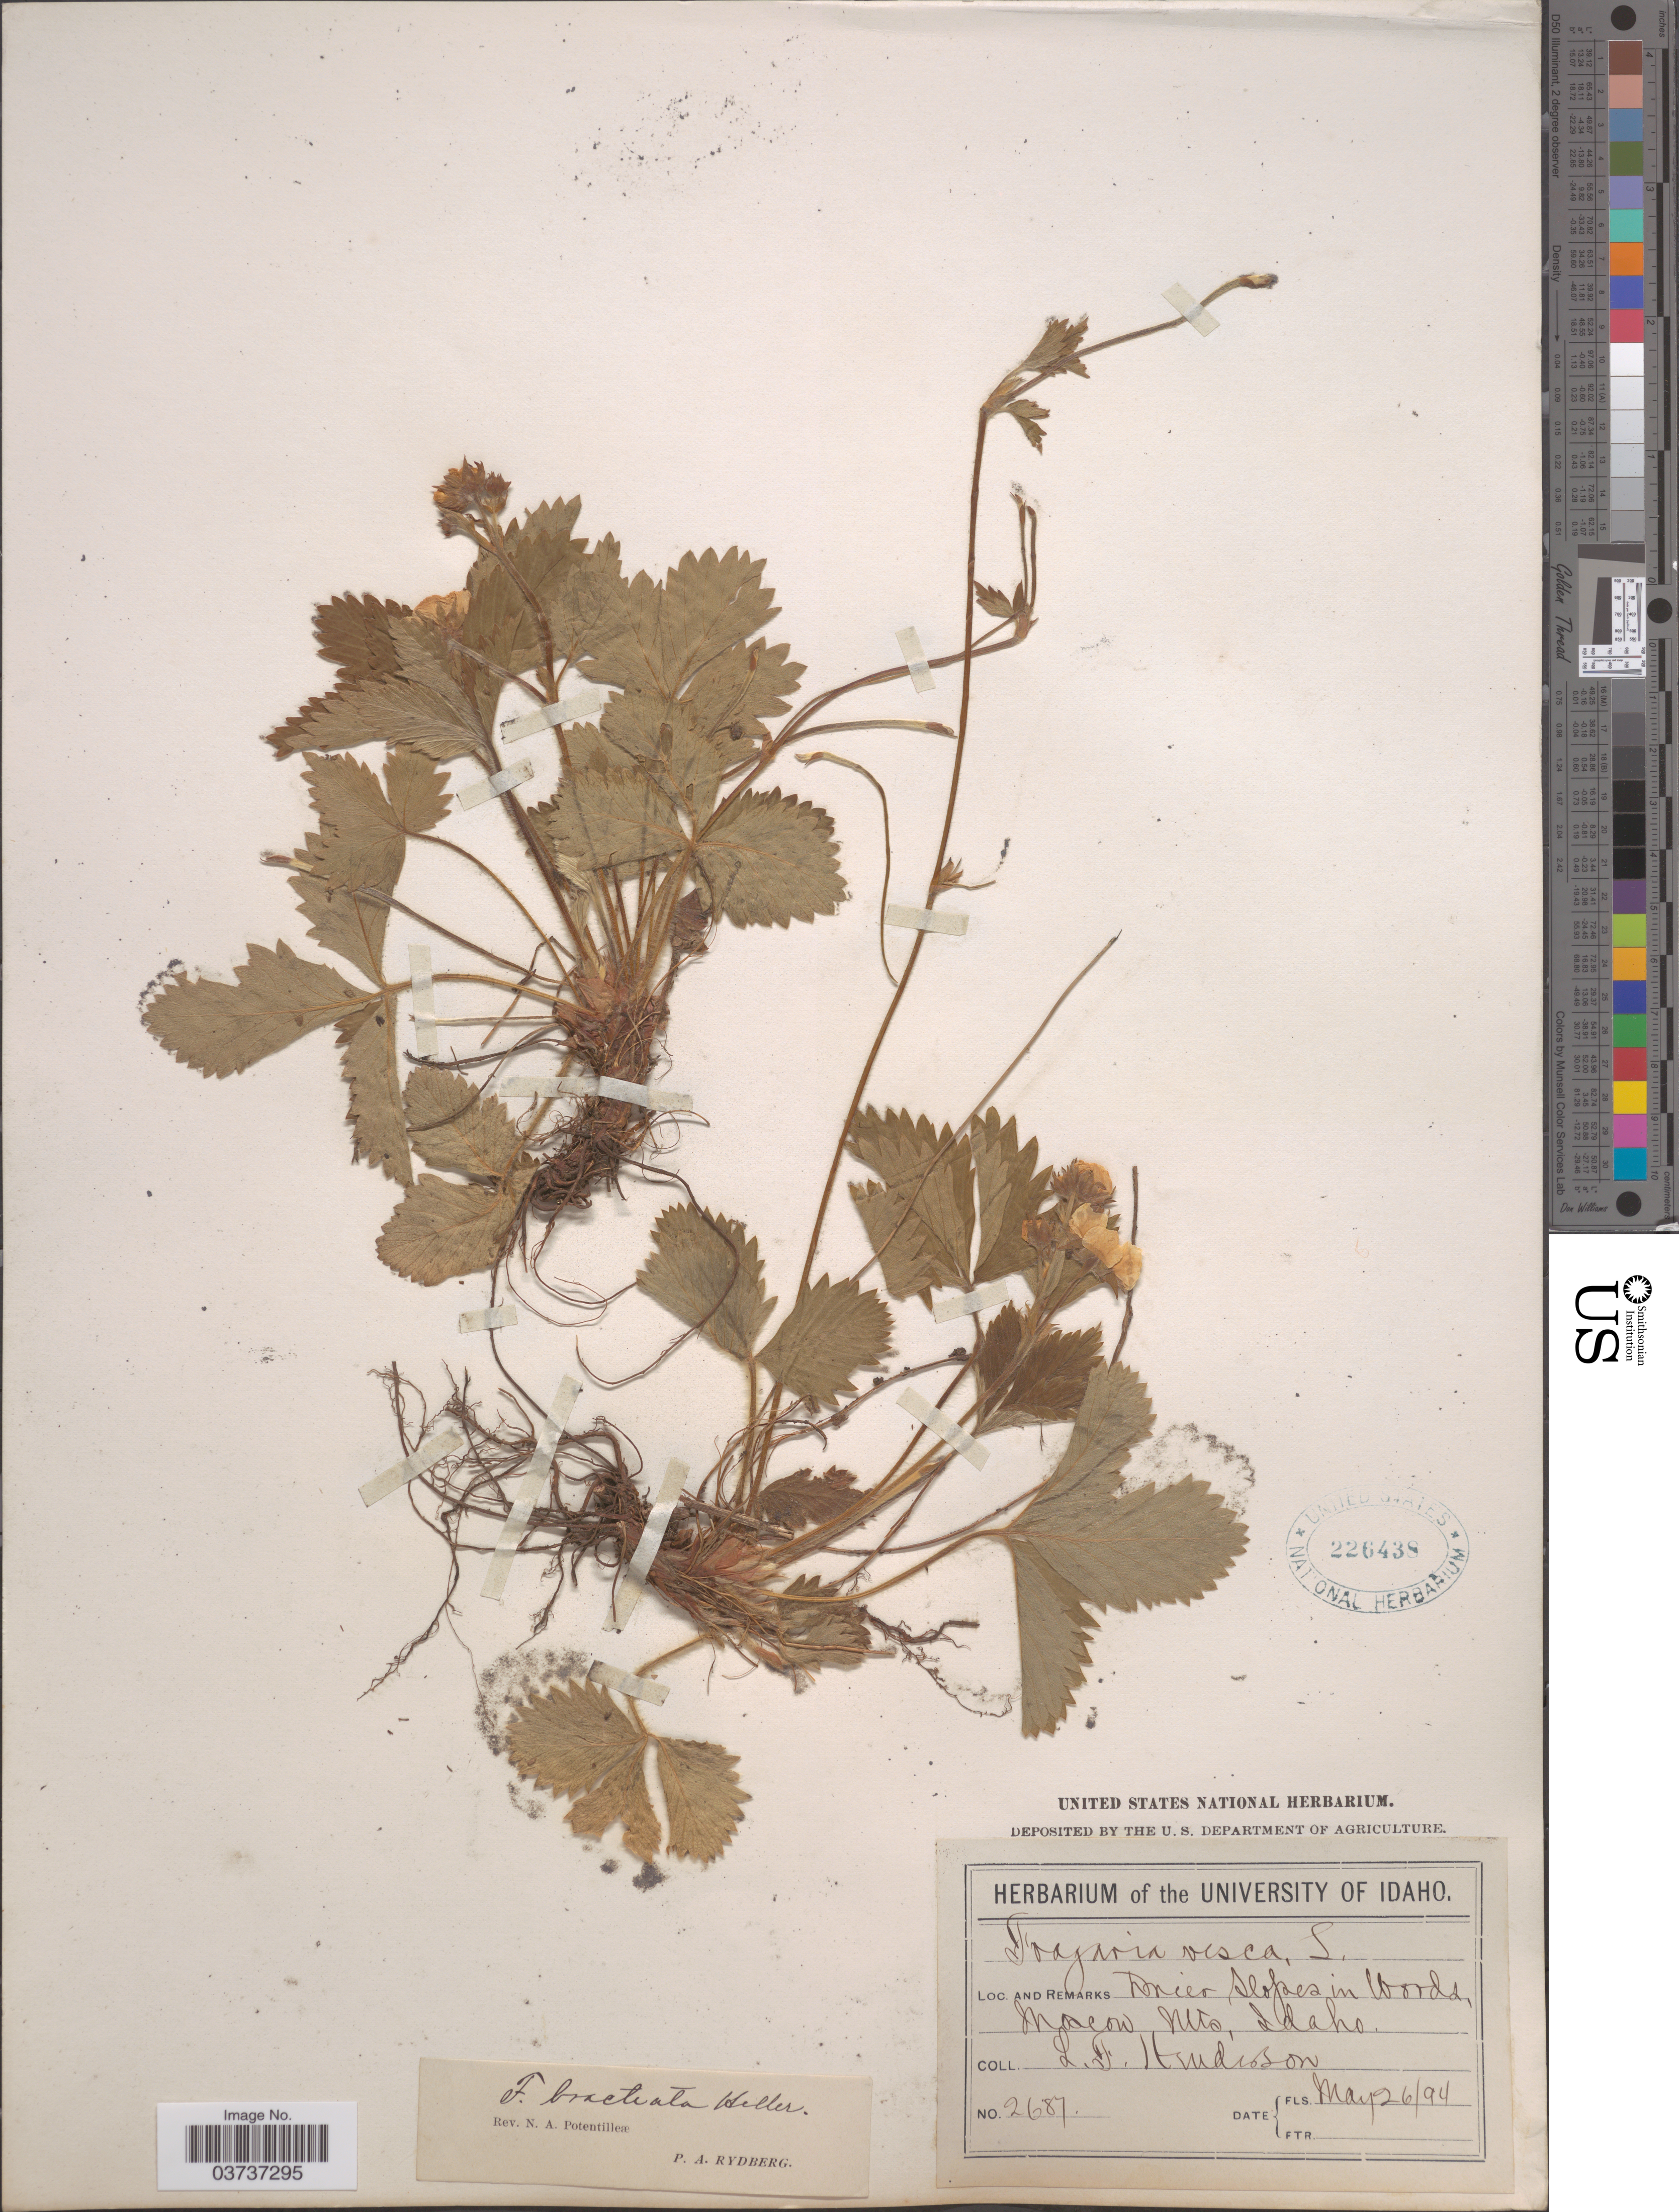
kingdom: Plantae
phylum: Tracheophyta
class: Magnoliopsida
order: Rosales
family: Rosaceae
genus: Fragaria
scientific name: Fragaria vesca subsp. bracteata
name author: L.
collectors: L. Henderson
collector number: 2687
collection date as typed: Transcribed d/m/y: 26/5/94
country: United States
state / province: Idaho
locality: Drier slopes in woods, Moscow Mts.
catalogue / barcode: US 226438